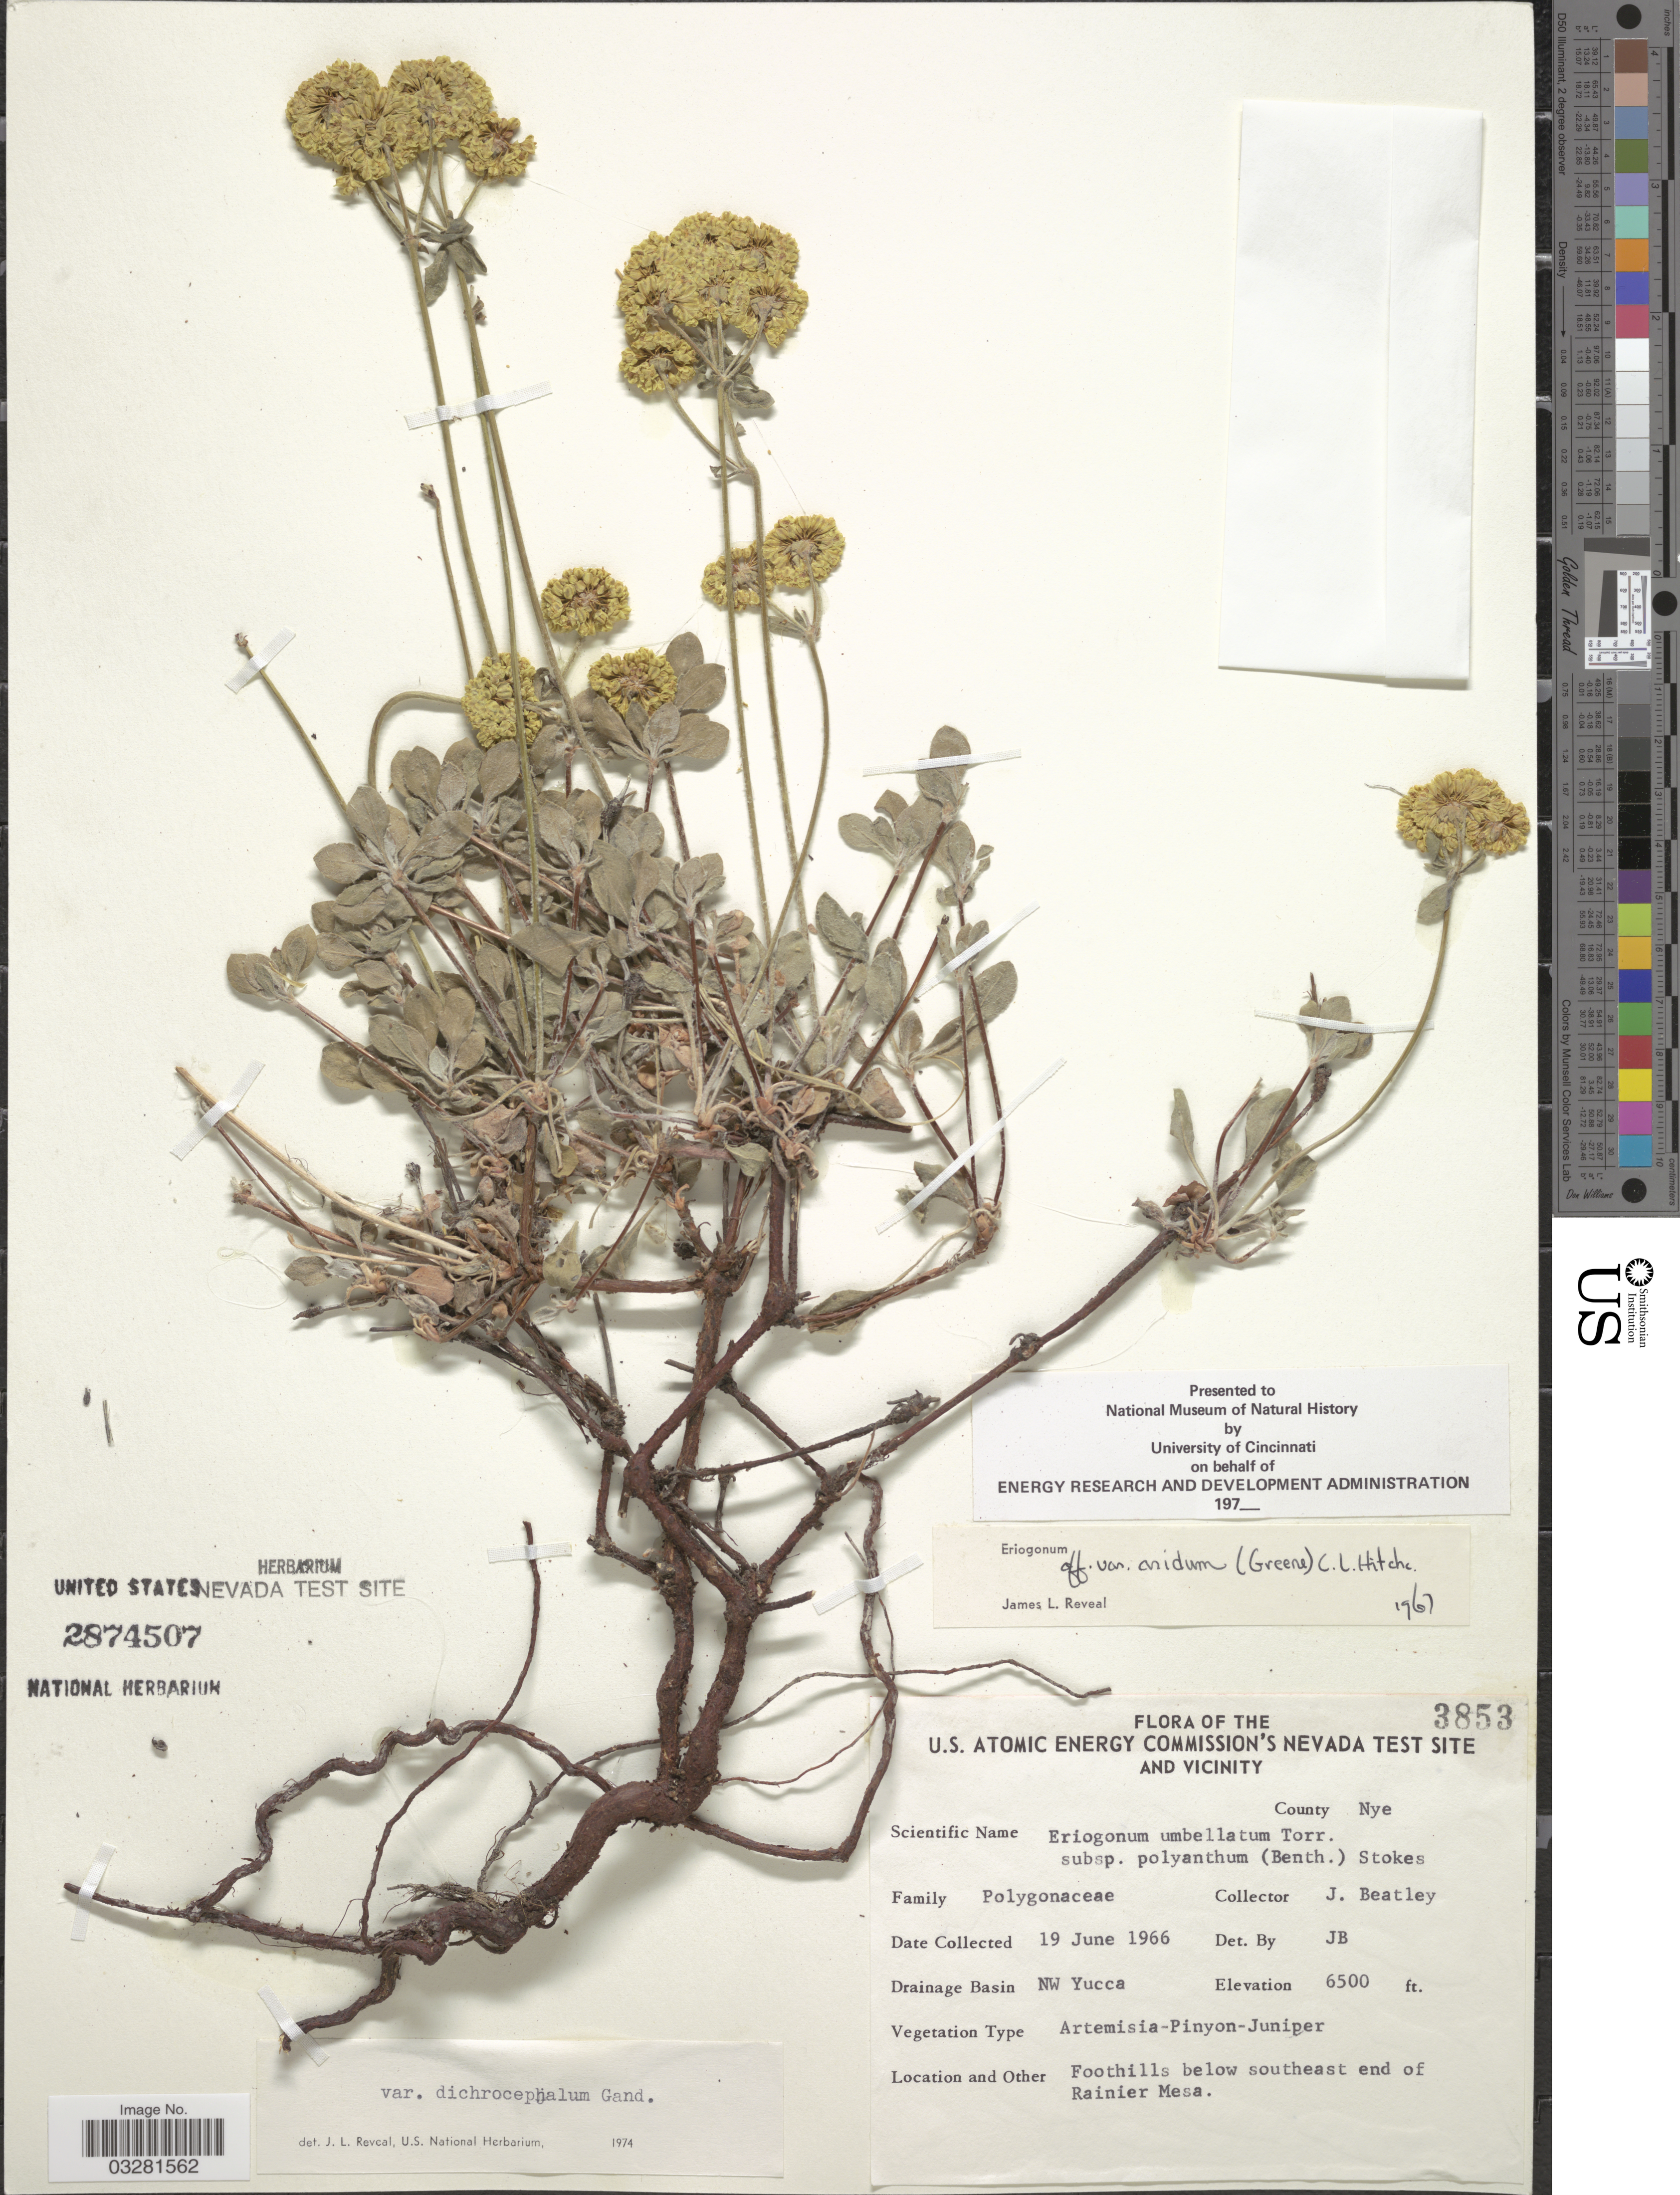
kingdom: Plantae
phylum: Tracheophyta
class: Magnoliopsida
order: Caryophyllales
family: Polygonaceae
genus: Eriogonum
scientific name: Eriogonum umbellatum var. dichrocephalum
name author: Gand.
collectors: J. C. Beatley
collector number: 3853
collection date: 1966-06-19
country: United States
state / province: Nevada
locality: U. S. Atomic Energy Commission's Nevada Test Site and Vicinity. County Nye. Drainage Basin NW Yucca. Foothills below southeast end of Rainier Mesa.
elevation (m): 1981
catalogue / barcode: US 2874507